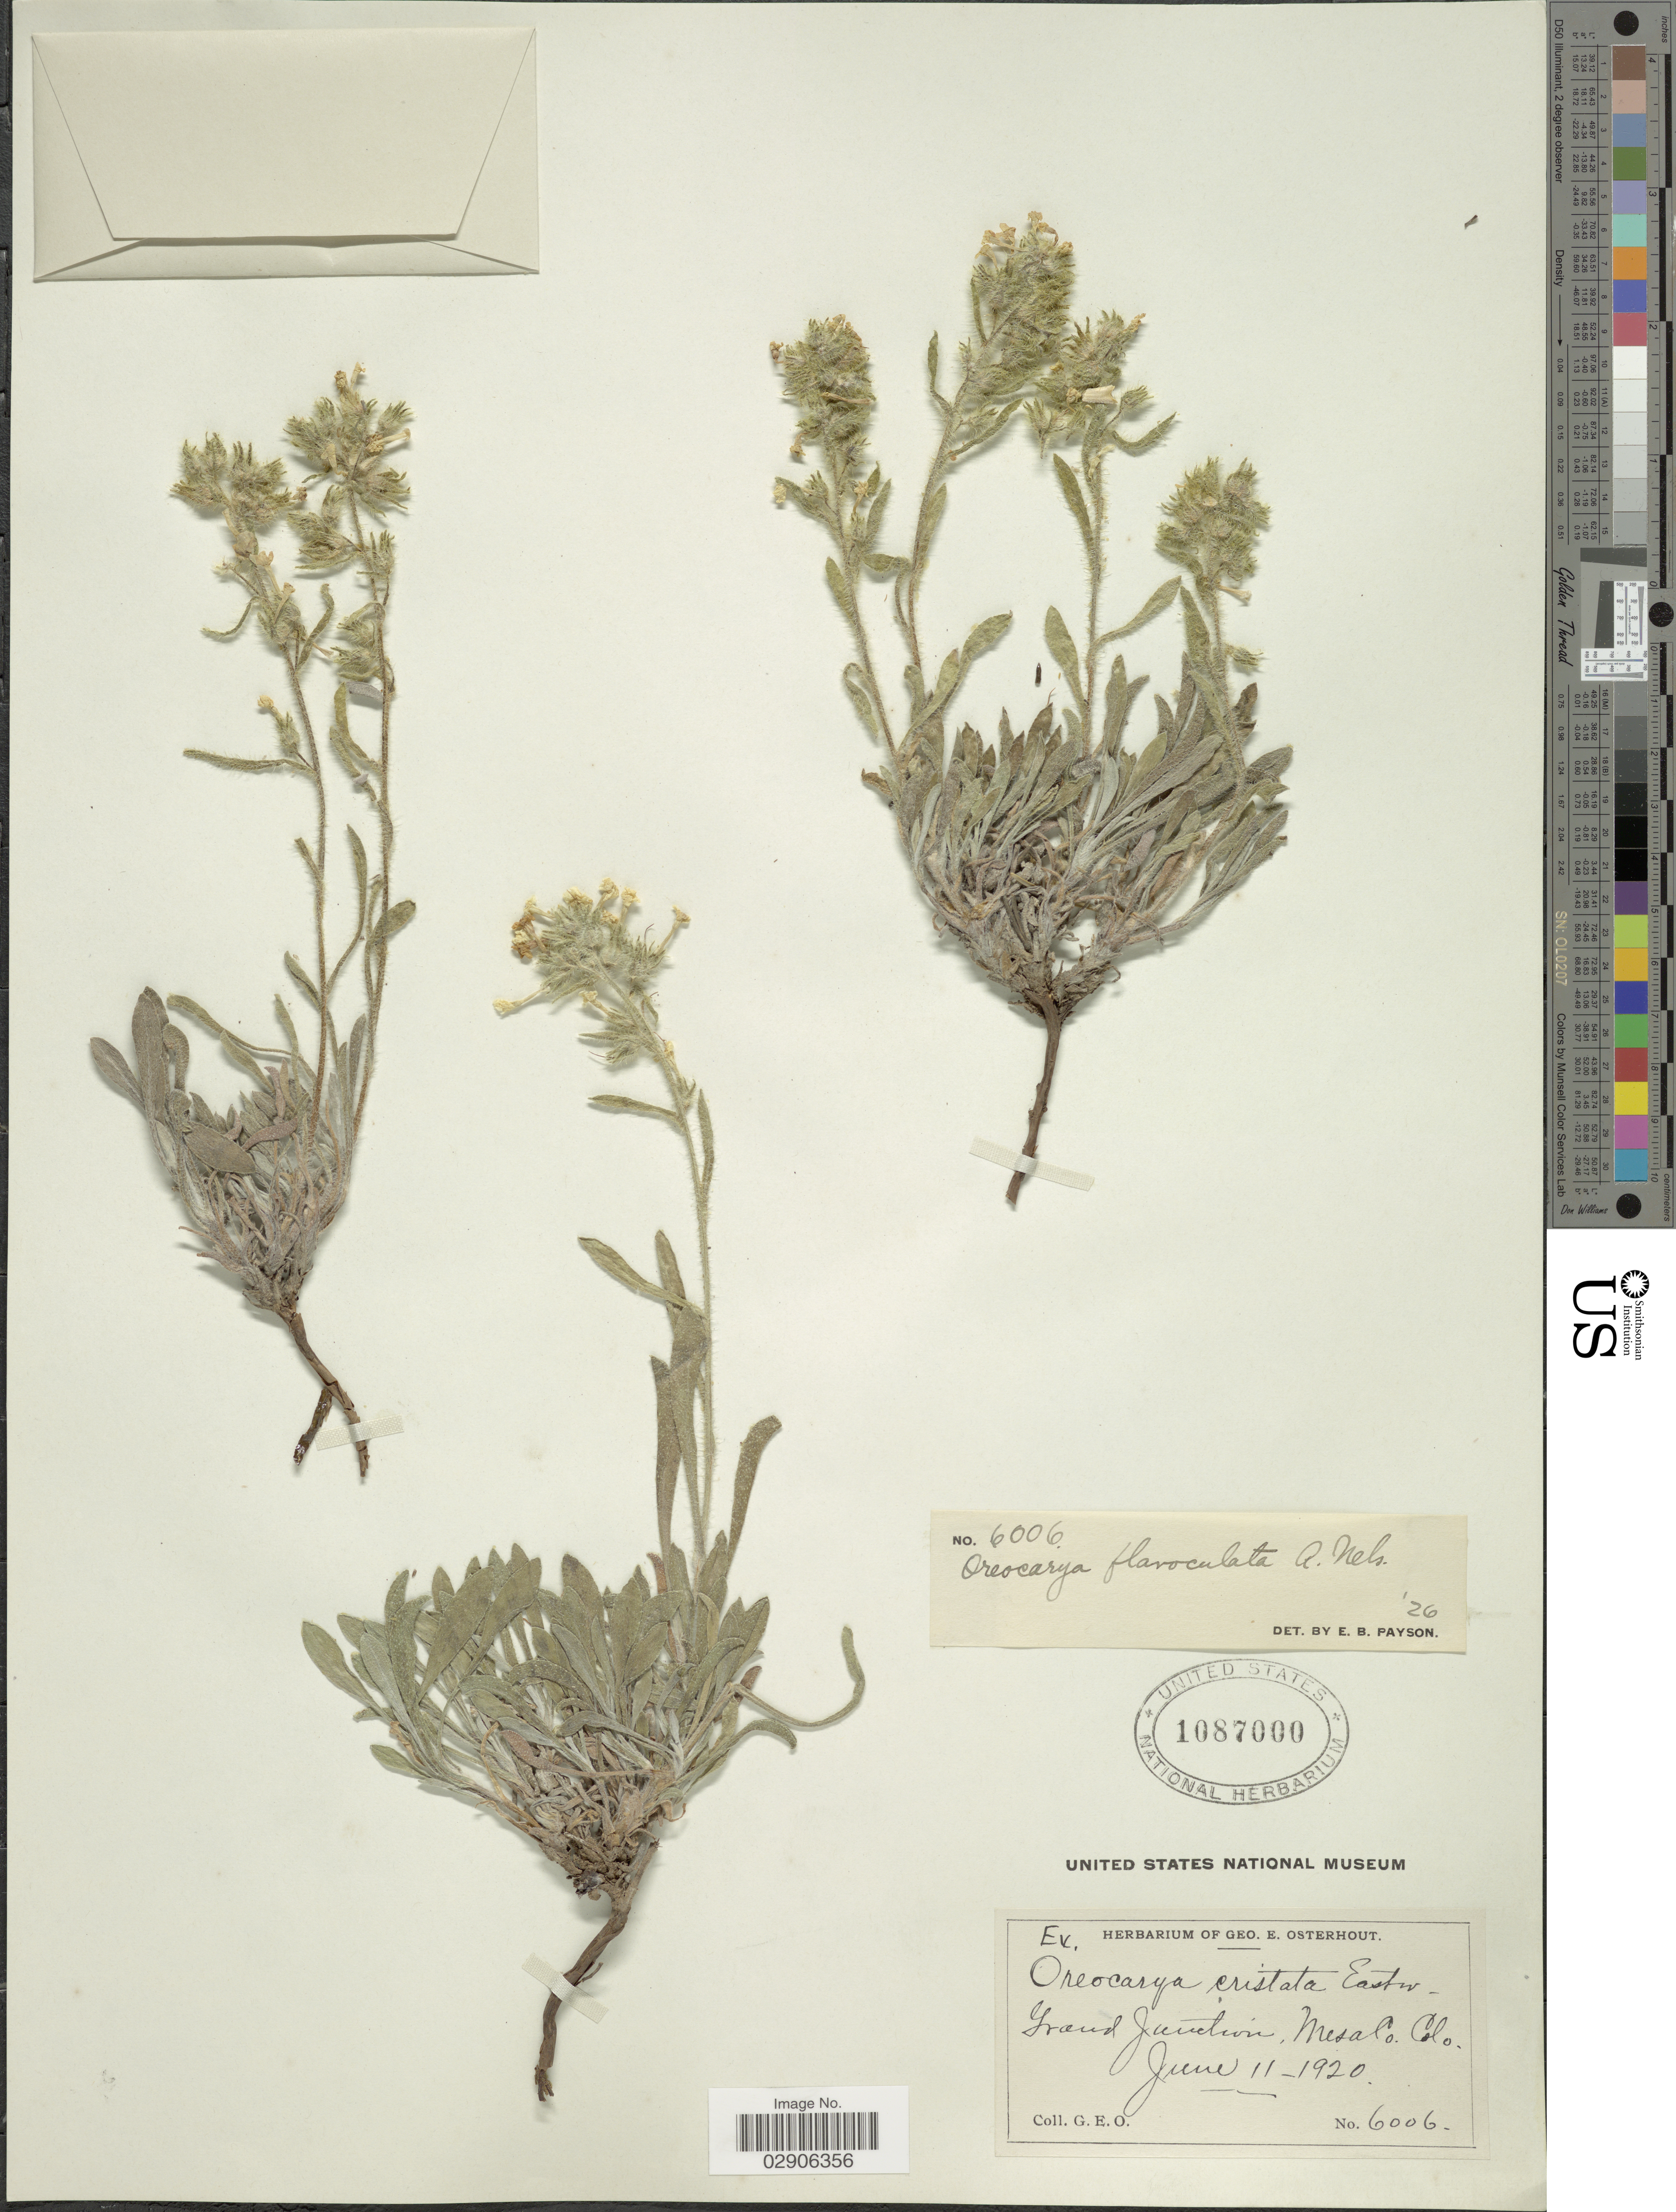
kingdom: Plantae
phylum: Tracheophyta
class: Magnoliopsida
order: Boraginales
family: Boraginaceae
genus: Cryptantha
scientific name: Cryptantha flavoculata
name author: (A. Nelson) Payson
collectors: G. Osterhout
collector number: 6006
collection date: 1920-06-11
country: United States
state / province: Colorado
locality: Grand Junction, Mesa Co.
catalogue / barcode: US 1087000